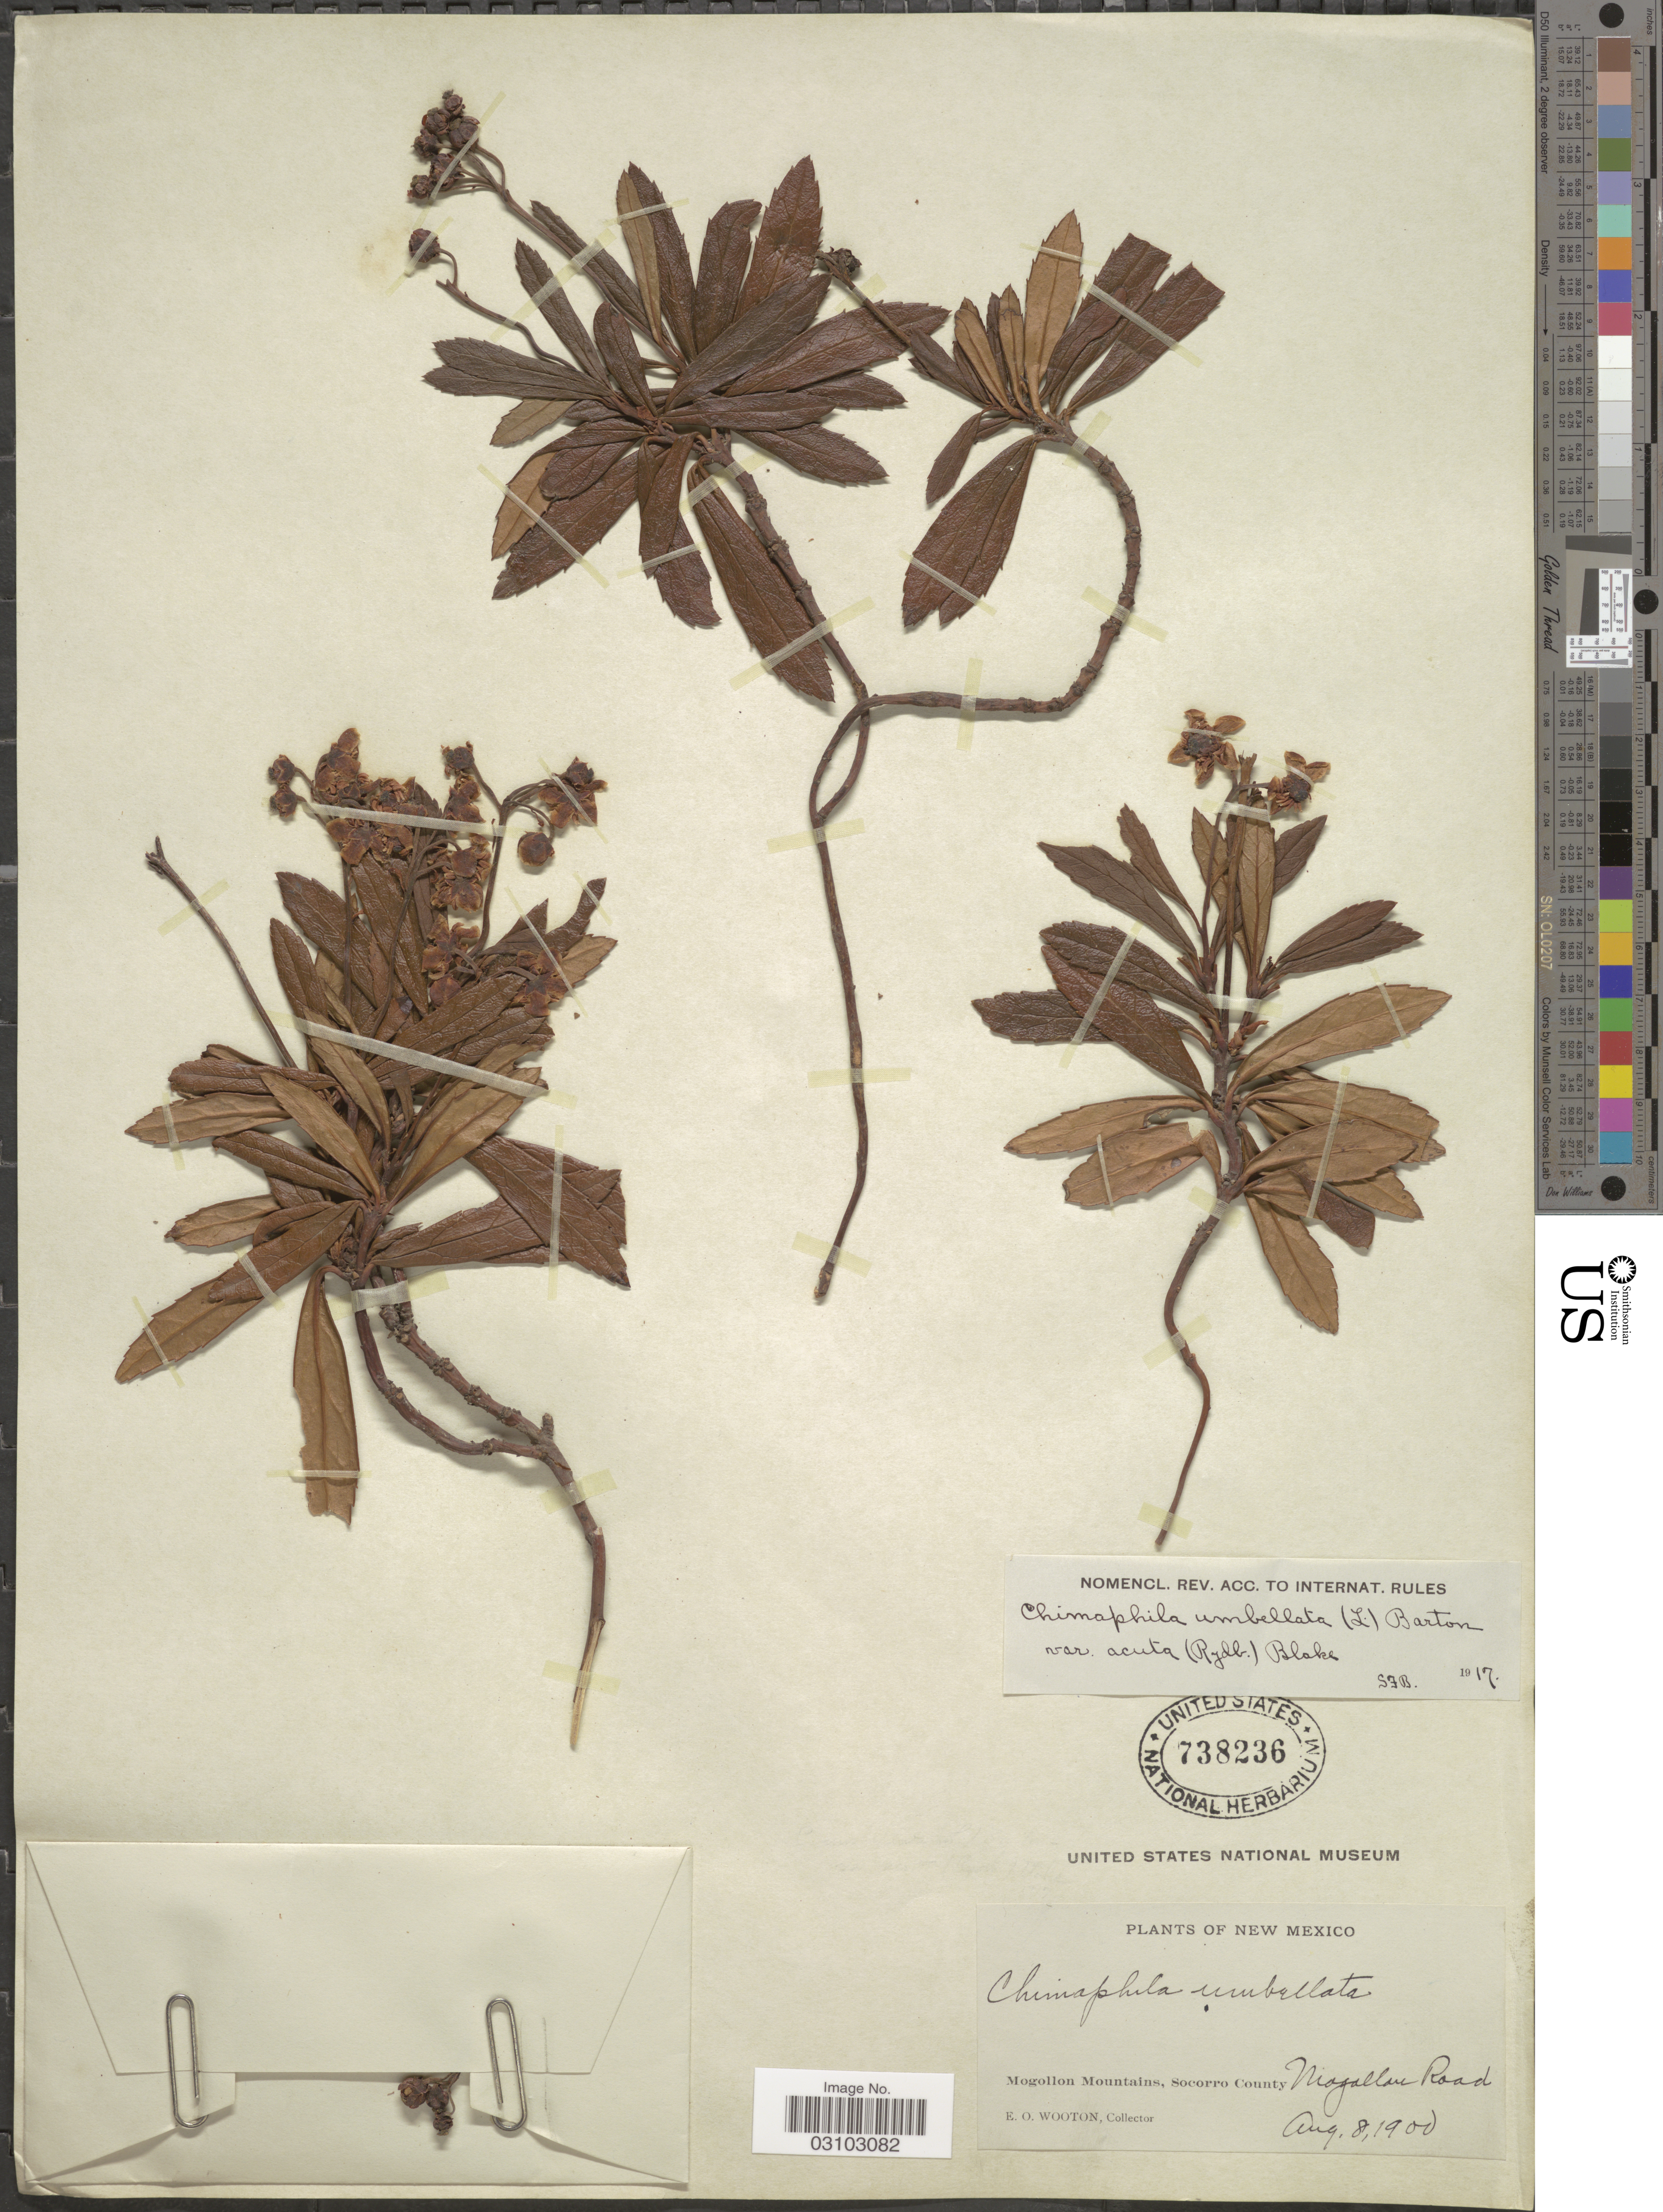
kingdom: Plantae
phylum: Tracheophyta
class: Magnoliopsida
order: Ericales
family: Ericaceae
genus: Chimaphila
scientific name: Chimaphila umbellata var. occidentalis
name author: (Rydb.) S.F. Blake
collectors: E. O. Wooton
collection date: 1900-08-08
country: United States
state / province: New Mexico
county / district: Socorro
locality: Mogollon Mountains, Socorro County, Mogollon Road.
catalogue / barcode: US 738236